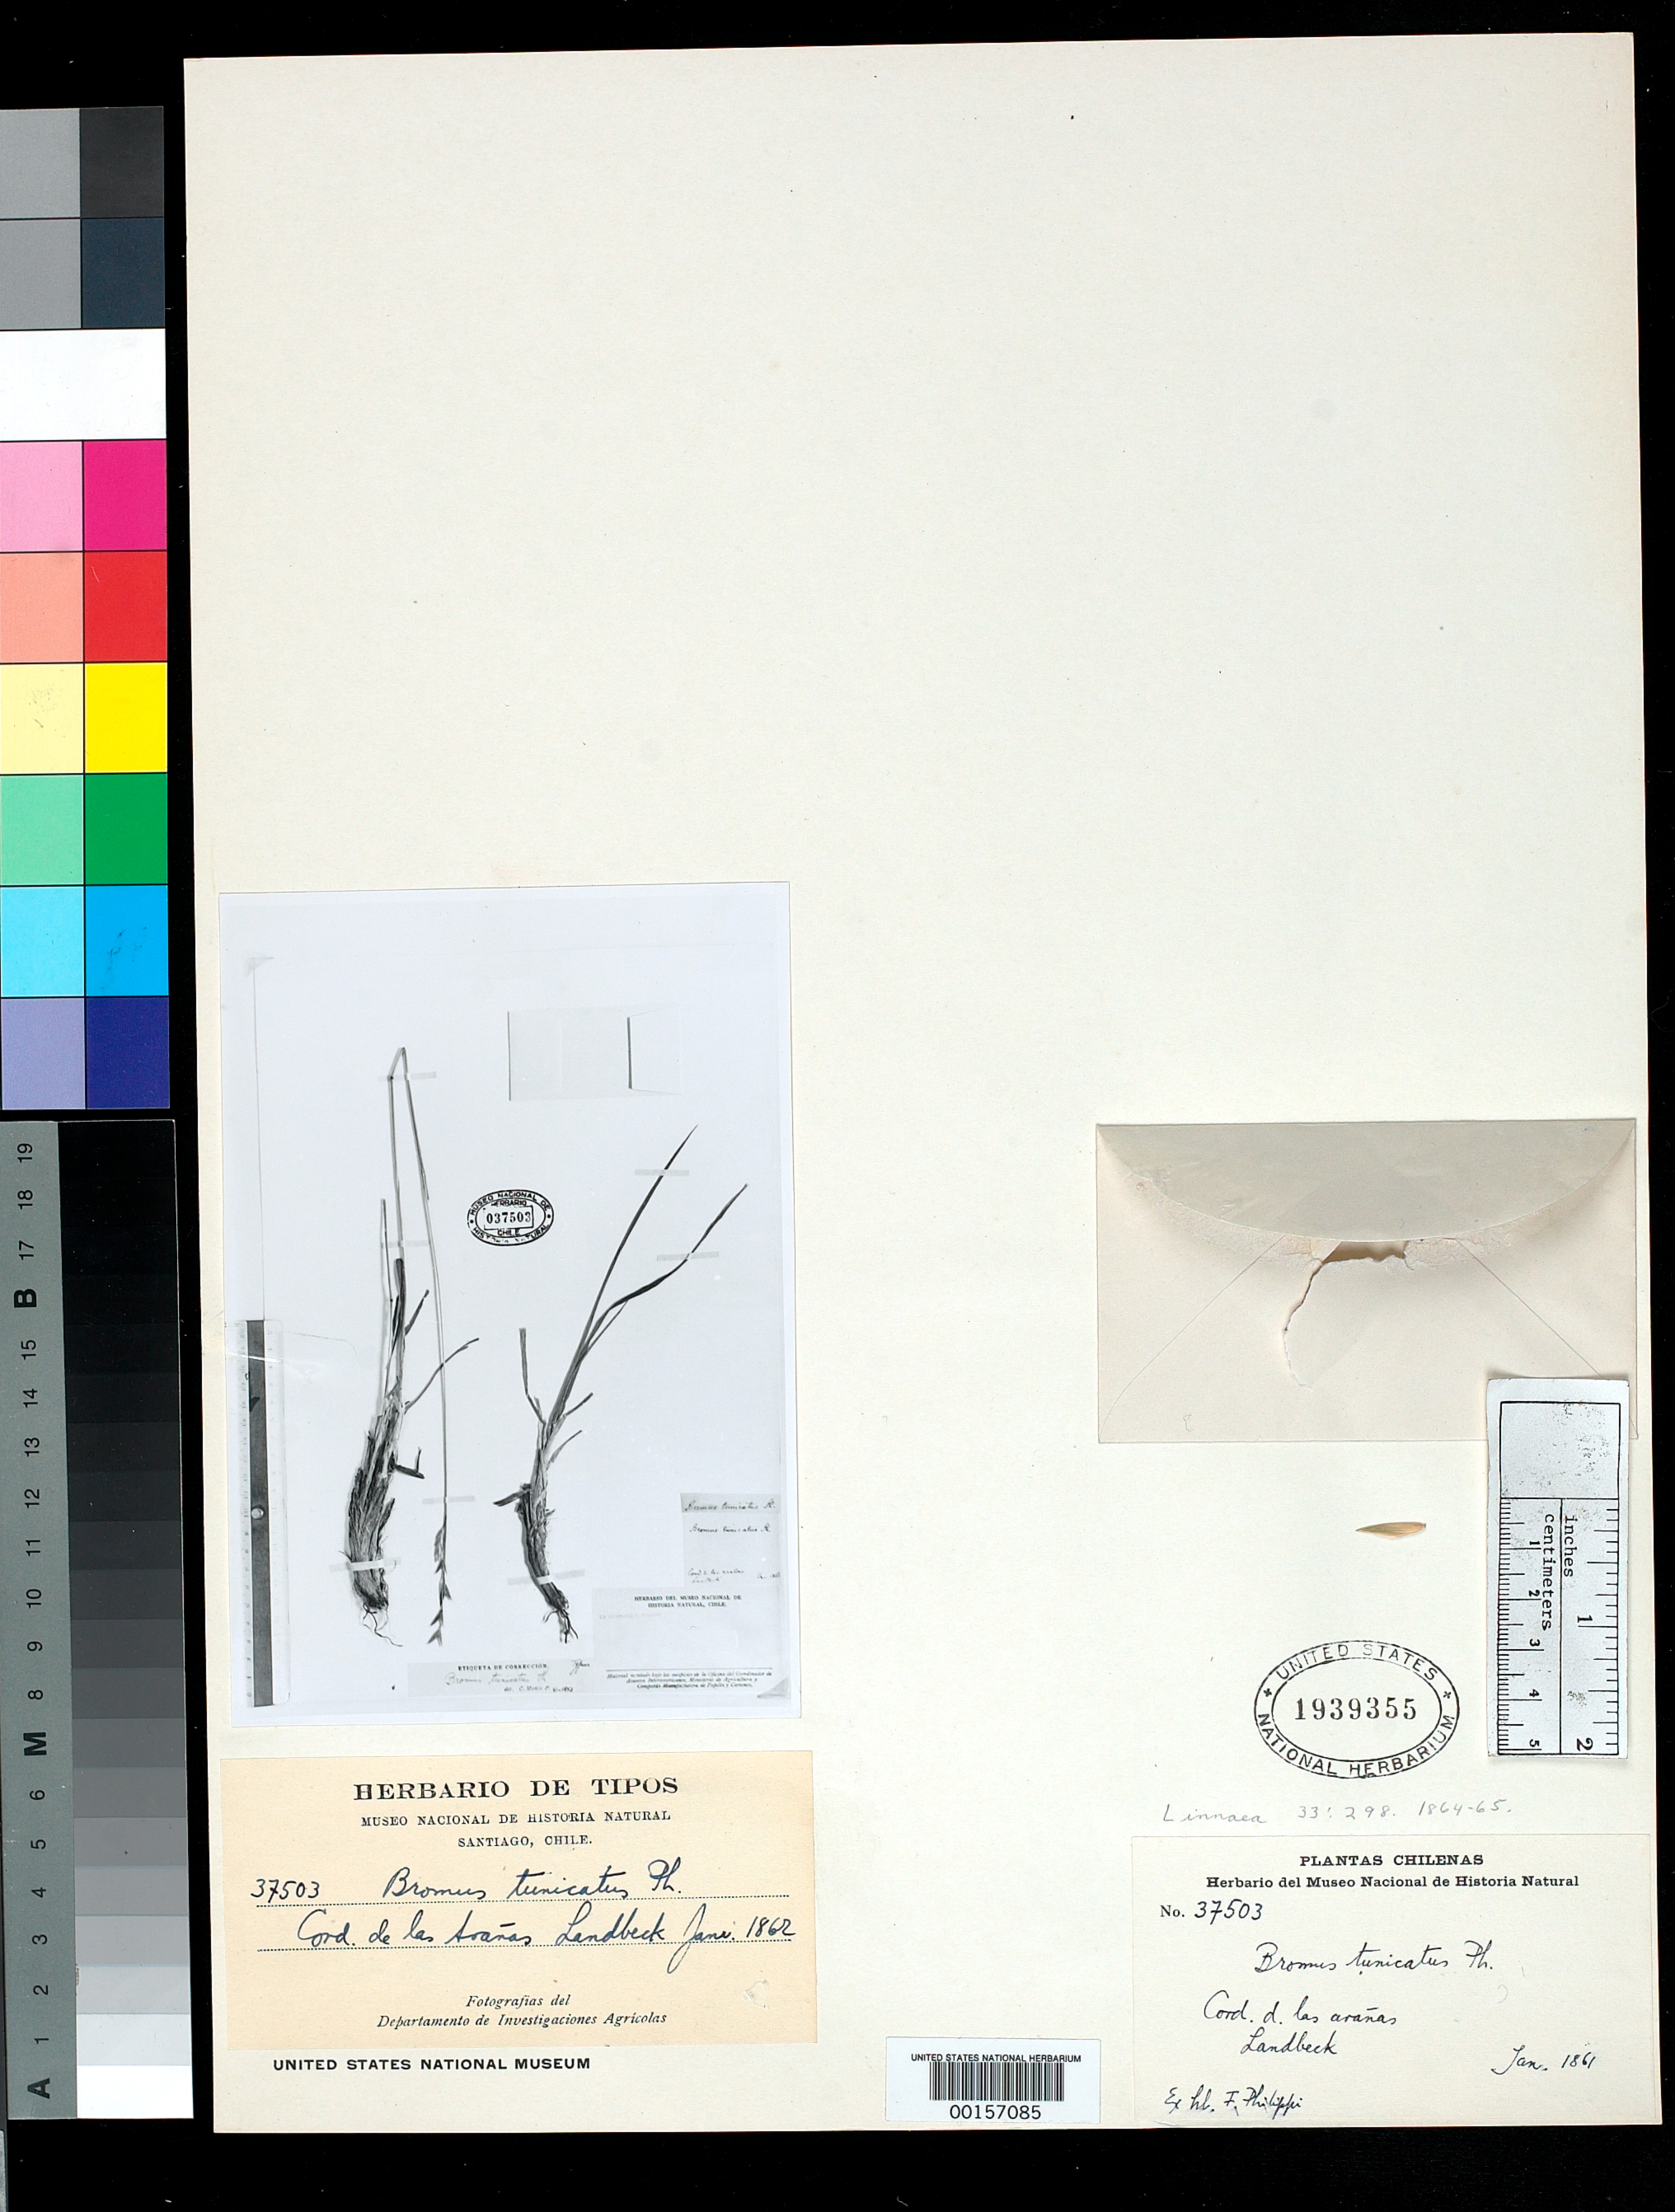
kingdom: Plantae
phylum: Tracheophyta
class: Liliopsida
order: Poales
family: Poaceae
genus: Bromus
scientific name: Bromus tunicatus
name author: Phil.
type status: Isotype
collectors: M. Landbeck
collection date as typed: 1861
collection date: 1861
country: Chile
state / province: Región Metropolitana (RM)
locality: Cord. de Las Aranas.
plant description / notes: Photograph and fragmentary material of type specimen ex herb. Philippi (Herb. Mus. Nac. Hist. Nat.). Contains one floret and photo of plants.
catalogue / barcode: US 1939355